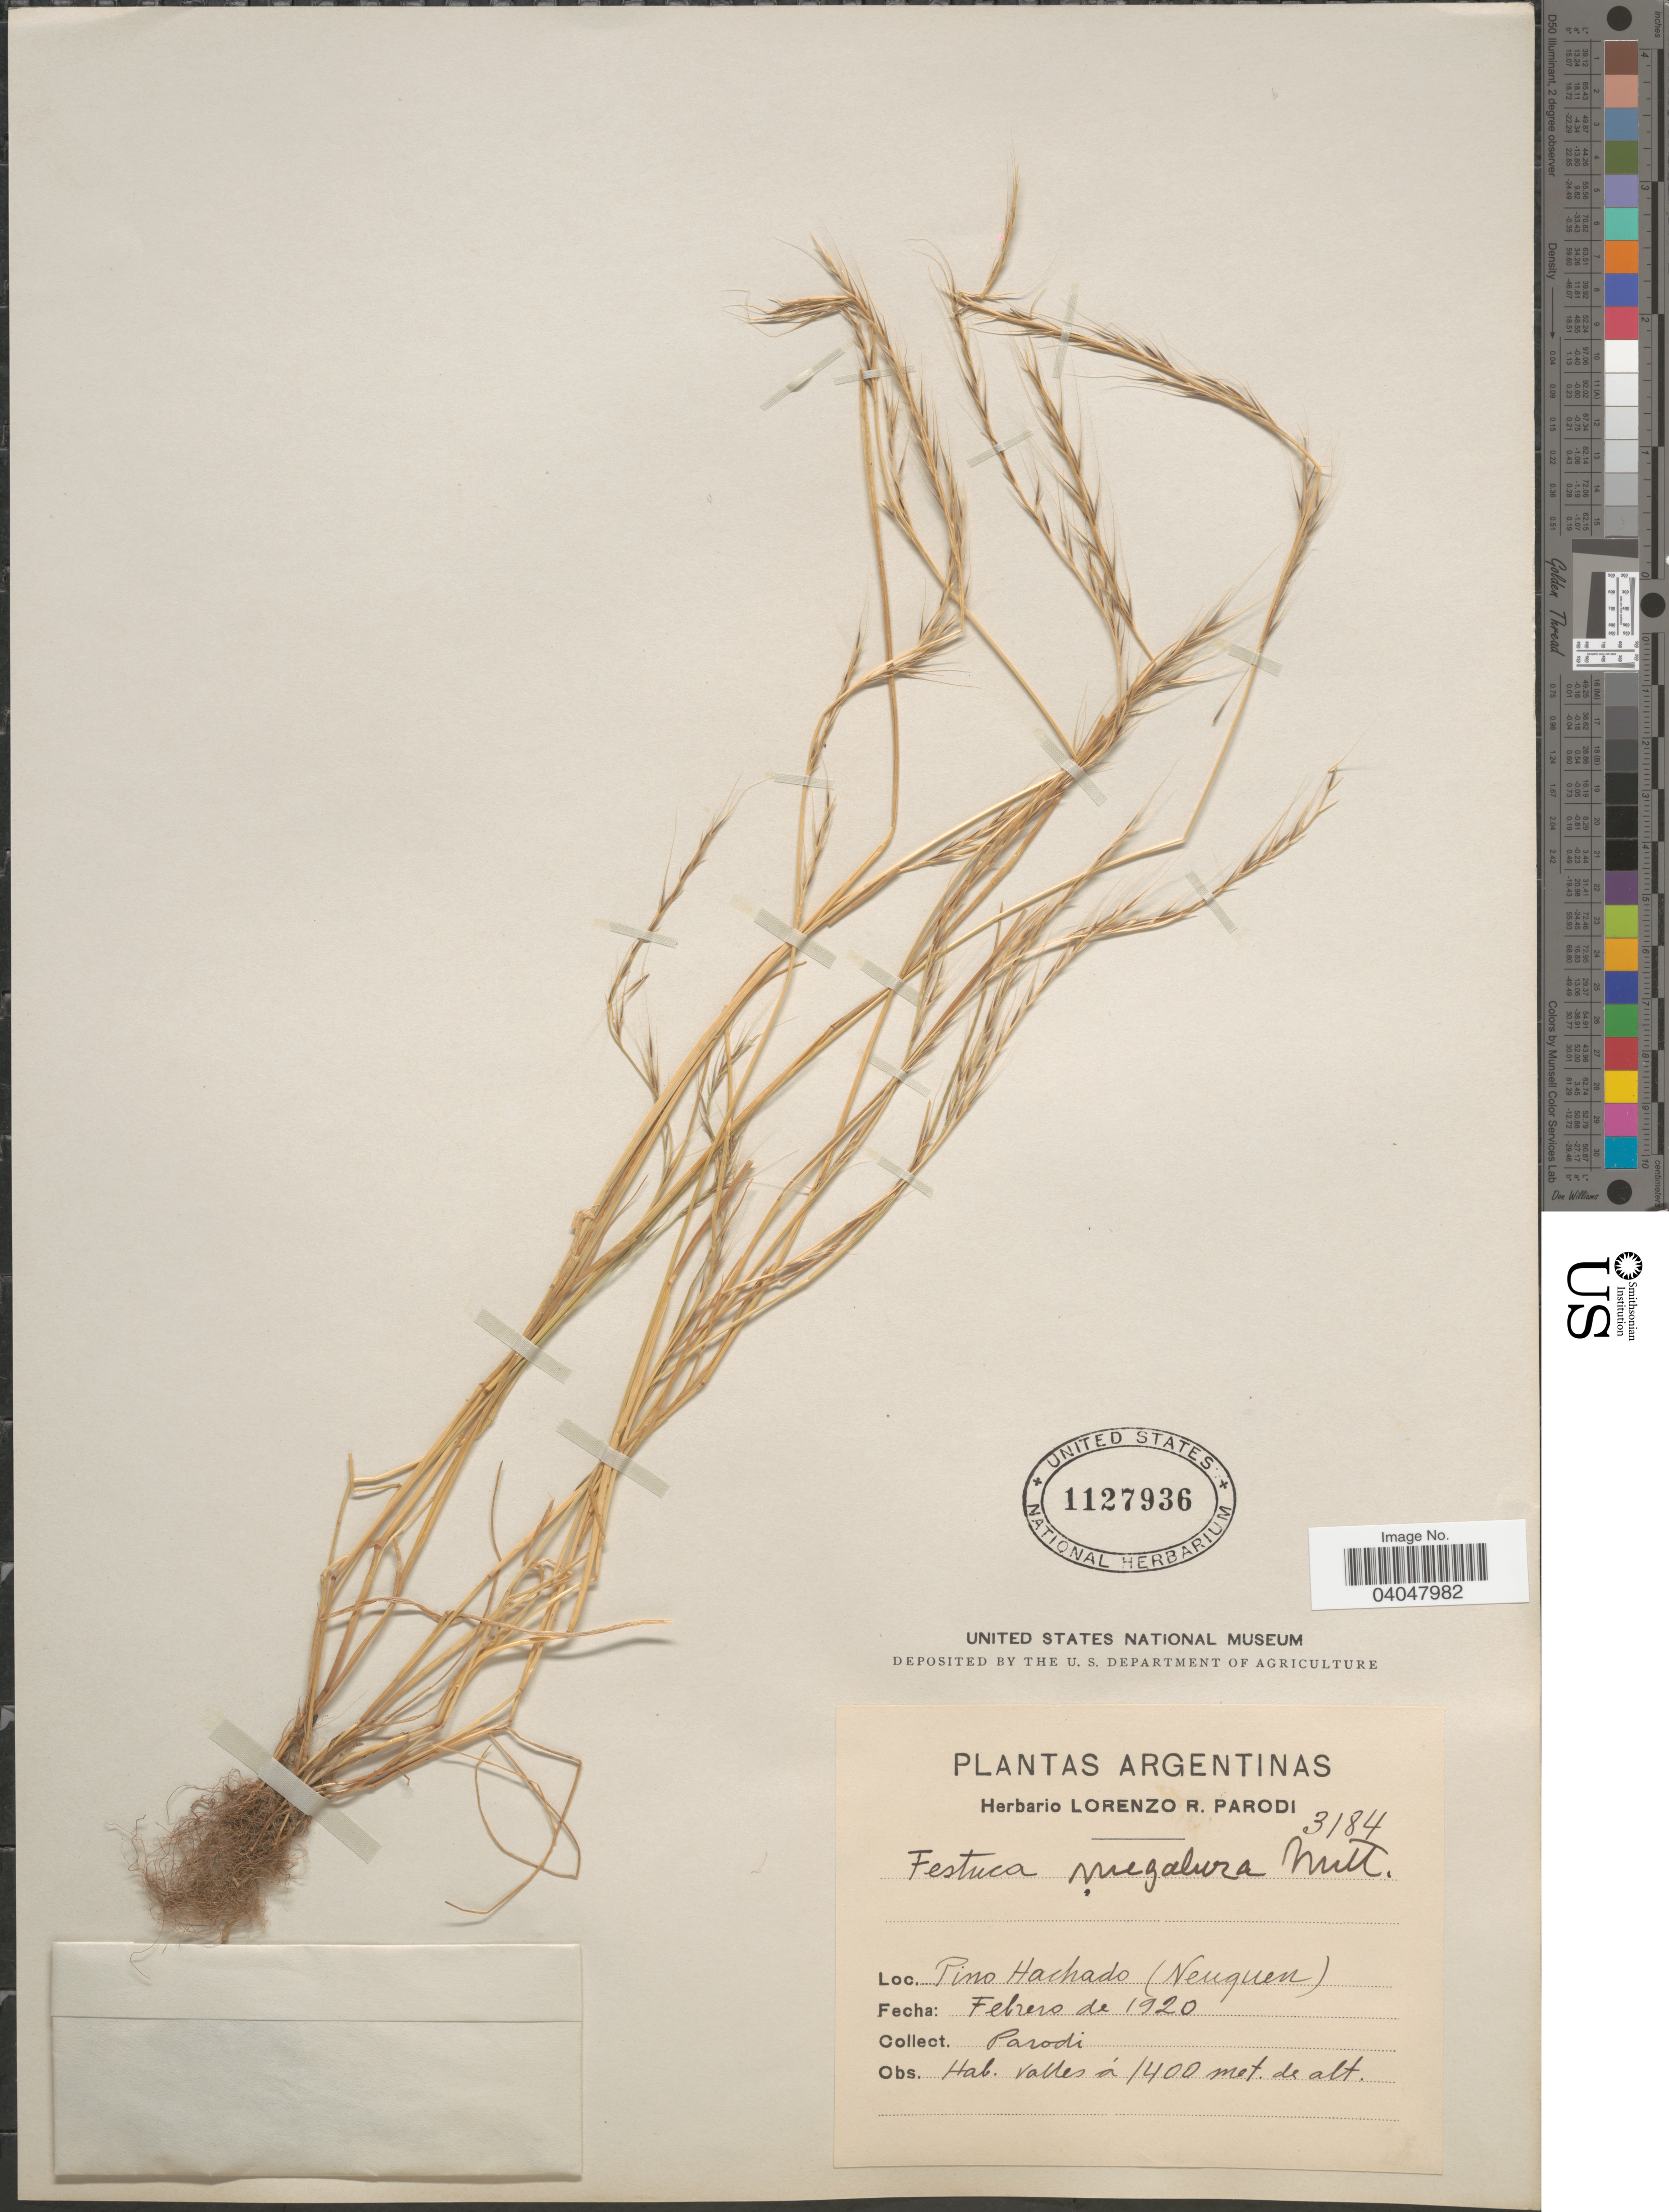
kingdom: Plantae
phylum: Tracheophyta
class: Liliopsida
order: Poales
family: Poaceae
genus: Festuca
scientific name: Festuca megalura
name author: Nutt.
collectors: L. R. Parodi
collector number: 3184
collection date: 1920-02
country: Argentina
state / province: Neuquen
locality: Pino Hachado.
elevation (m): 1400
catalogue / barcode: US 1127936